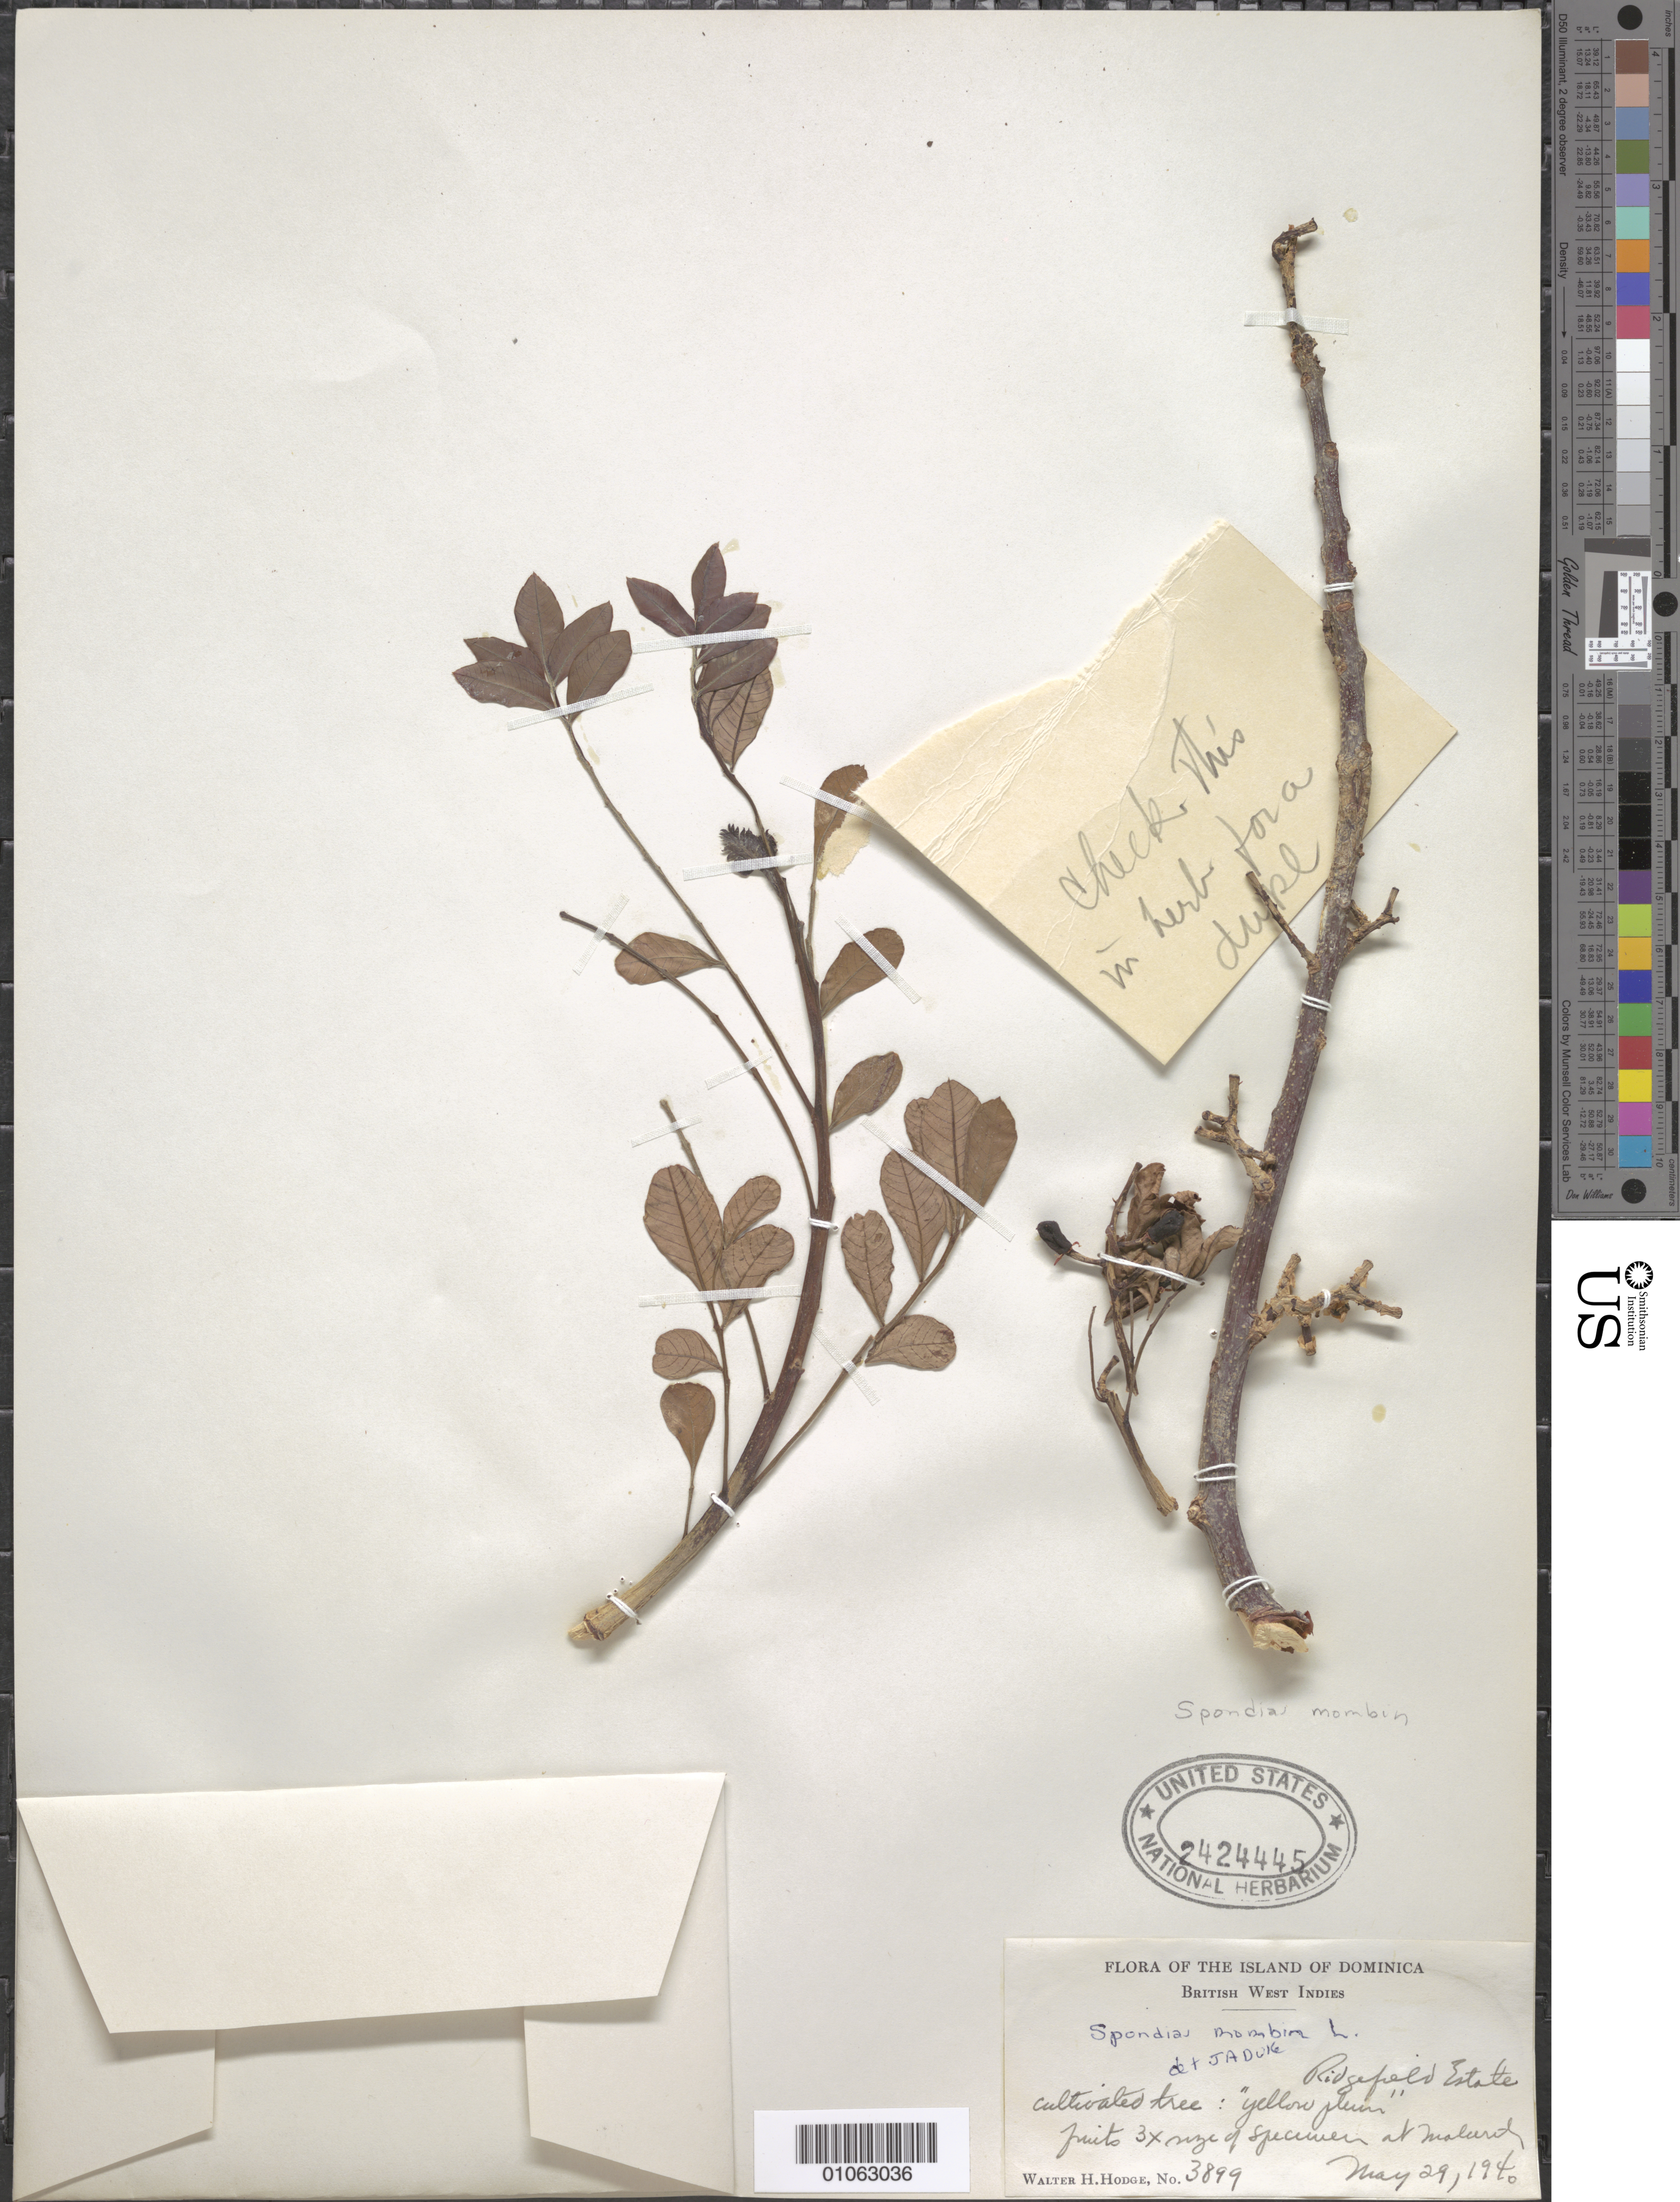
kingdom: Plantae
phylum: Tracheophyta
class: Magnoliopsida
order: Sapindales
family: Anacardiaceae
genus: Spondias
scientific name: Spondias purpurea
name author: L.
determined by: Mitchell, John D.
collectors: W. Hodge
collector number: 3899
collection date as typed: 29 May 1946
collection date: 1946-05-29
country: Dominica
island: Dominica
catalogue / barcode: US 2424445